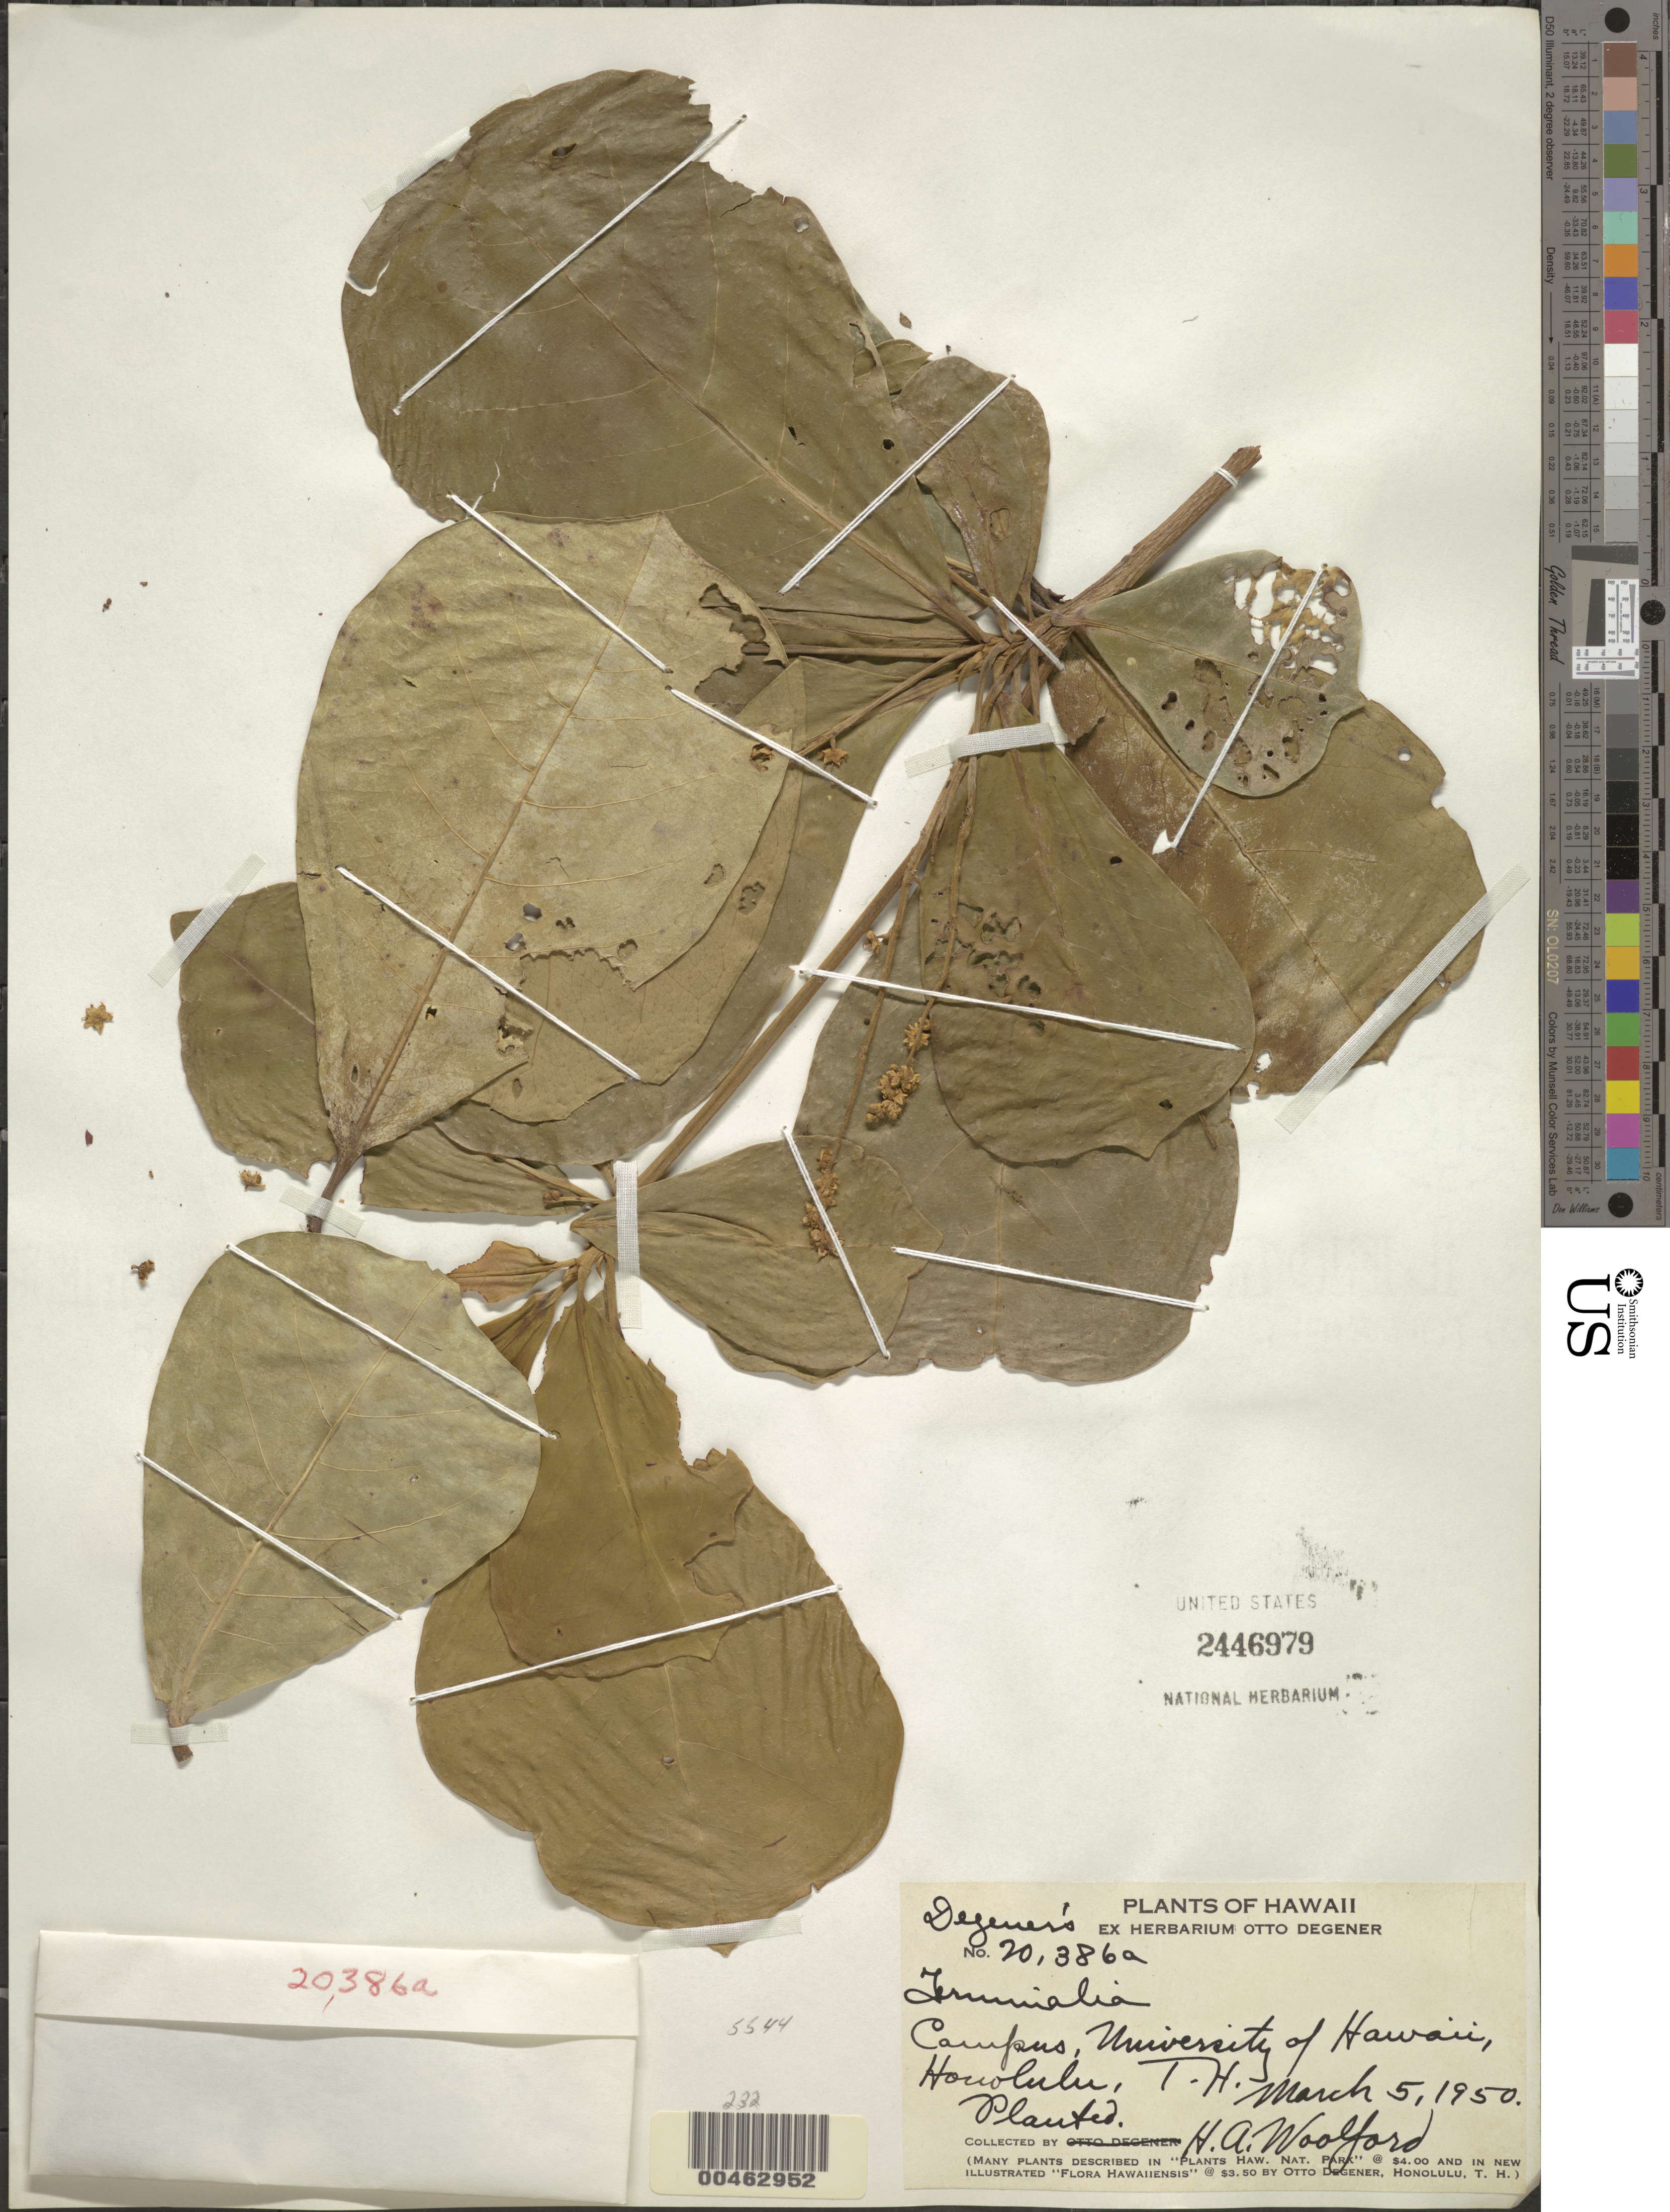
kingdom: Plantae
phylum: Tracheophyta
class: Magnoliopsida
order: Myrtales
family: Combretaceae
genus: Terminalia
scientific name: Terminalia sp.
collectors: H. Woolford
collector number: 20386a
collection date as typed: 5 Mar 1950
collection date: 1950-03-05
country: United States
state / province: Hawaii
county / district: Honolulu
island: Oahu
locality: Campus, University of Hawaii, Honolulu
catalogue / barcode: US 2446979